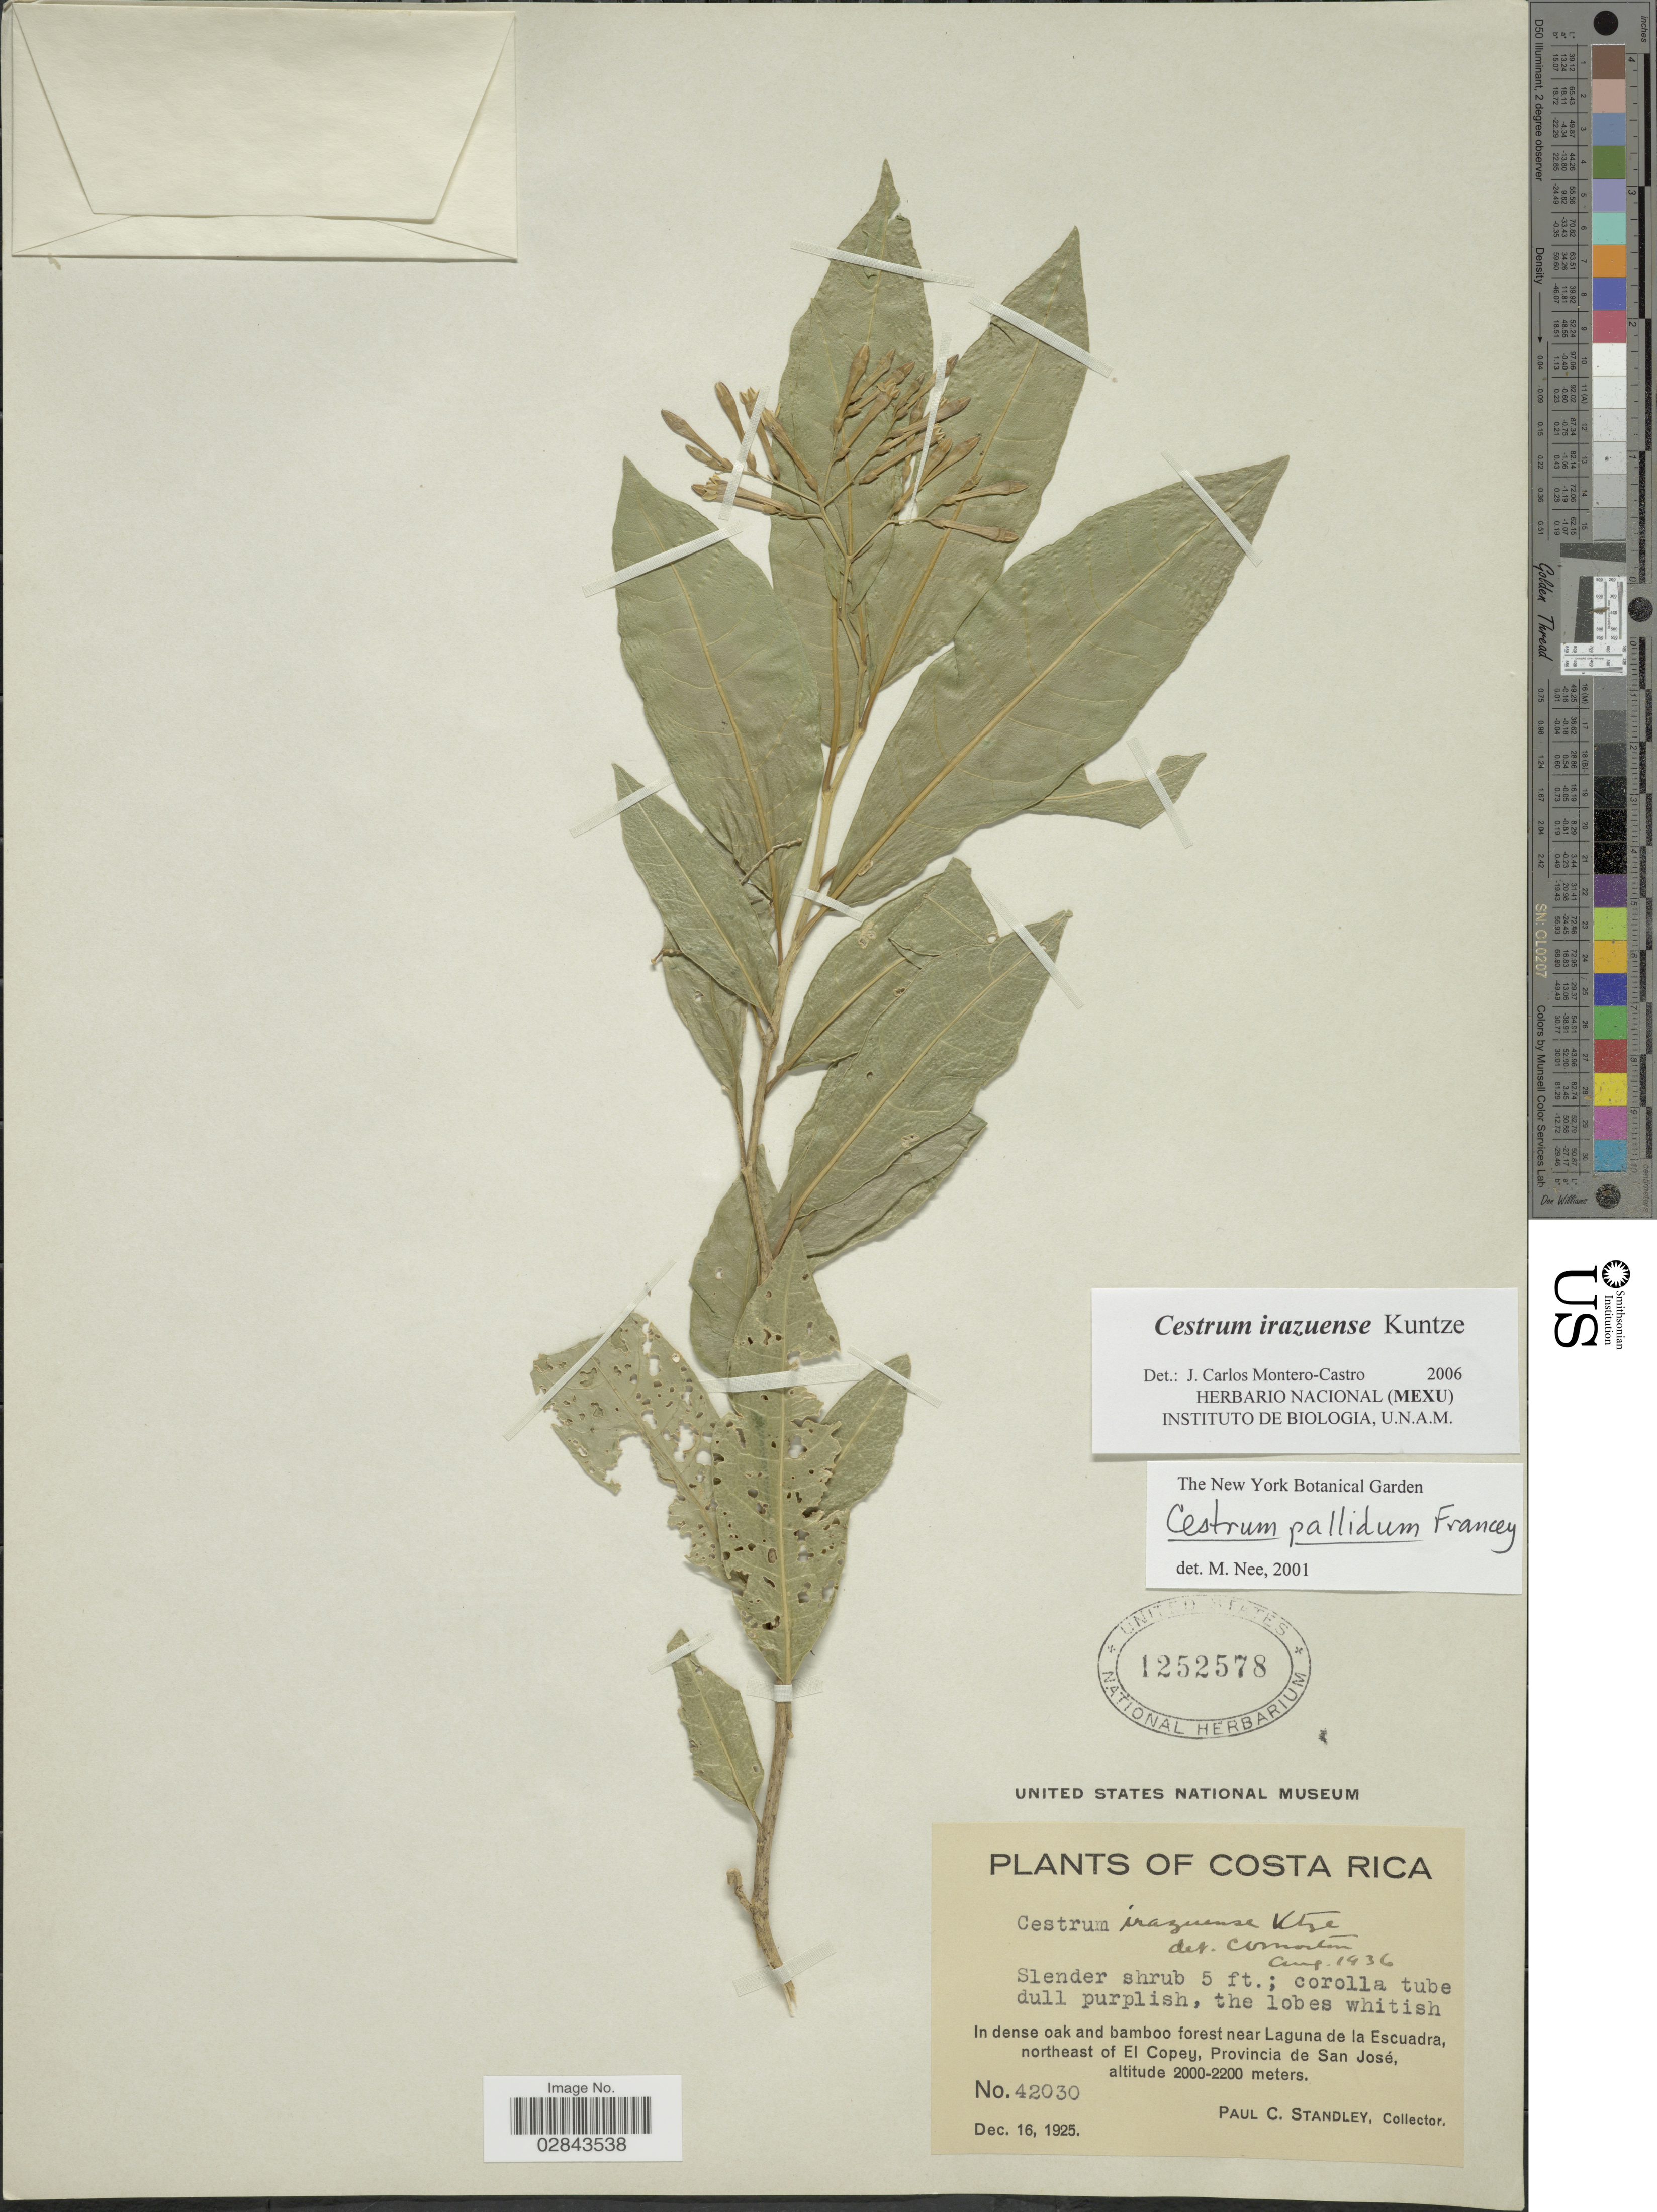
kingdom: Plantae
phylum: Tracheophyta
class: Magnoliopsida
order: Solanales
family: Solanaceae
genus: Cestrum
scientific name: Cestrum irazuense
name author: Kuntze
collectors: P. C. Standley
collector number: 42030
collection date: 1925-12-16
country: Costa Rica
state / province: San José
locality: In dense oak and bamboo forest near Laguna de la Escuadra, northeast of El Copey, Provincia San José.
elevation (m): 2000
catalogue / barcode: US 1252578